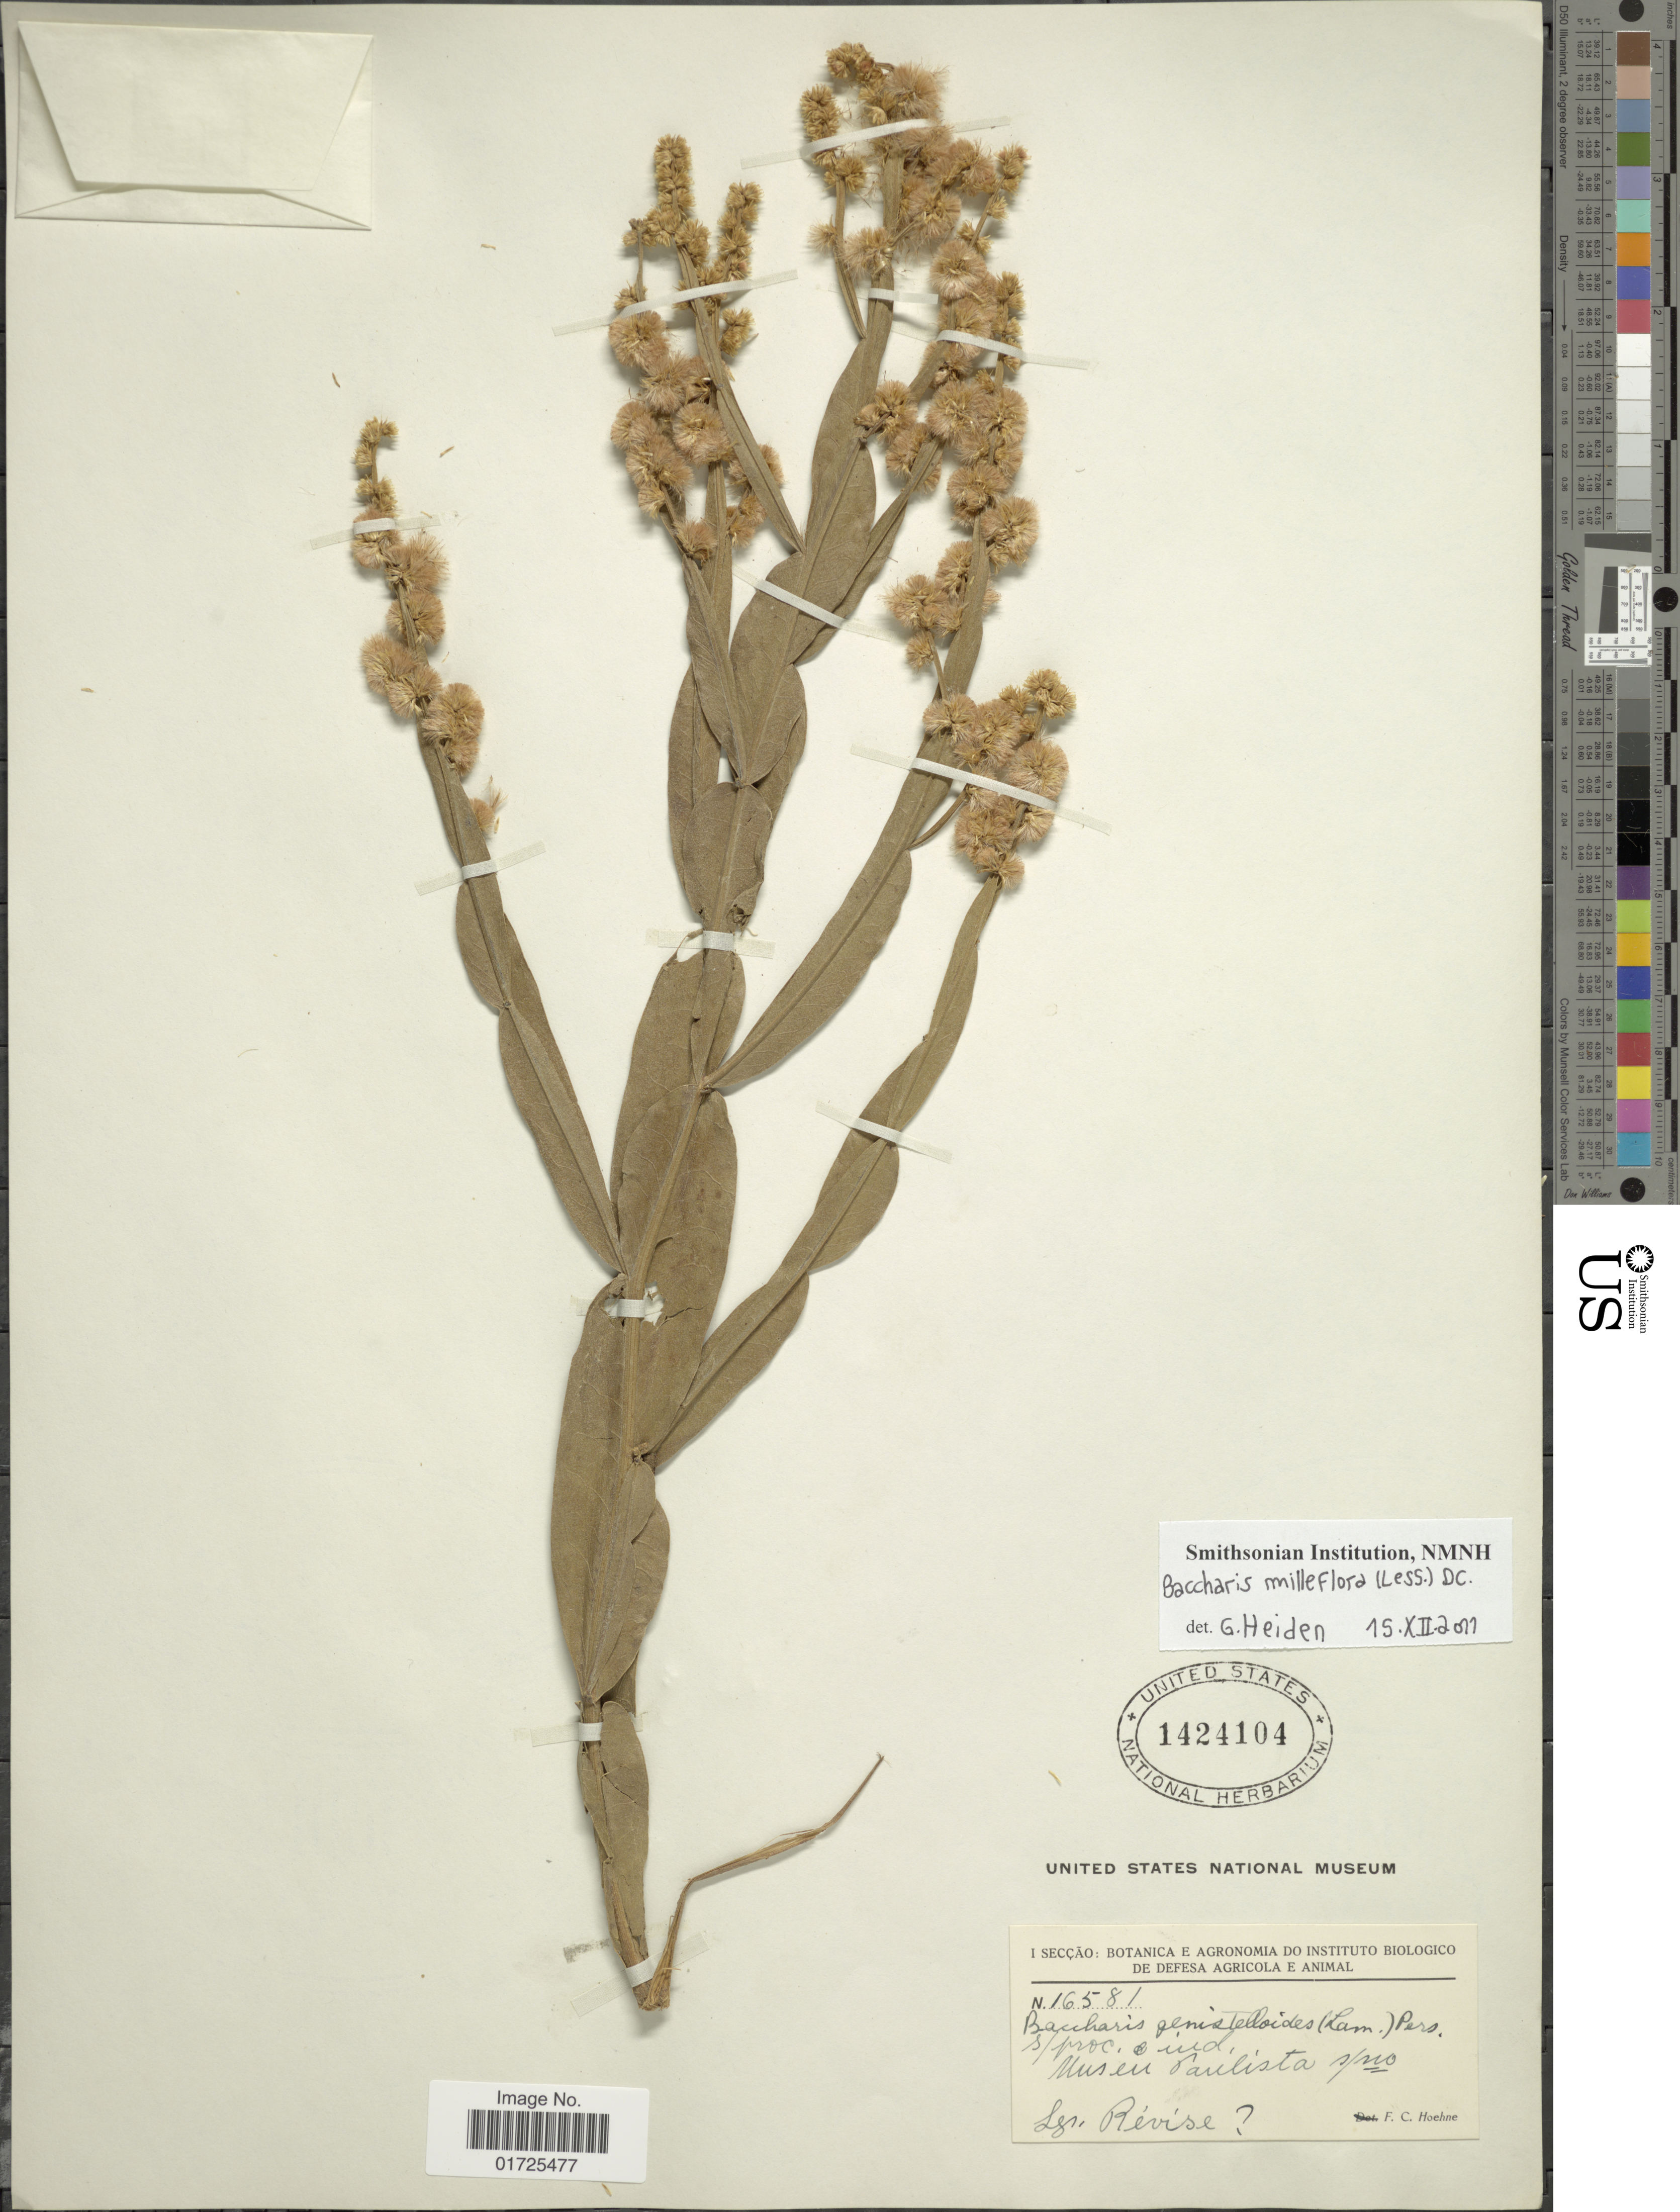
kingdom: Plantae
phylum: Tracheophyta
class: Magnoliopsida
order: Asterales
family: Asteraceae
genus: Baccharis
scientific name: Baccharis milleflora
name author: (Less.) DC.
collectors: Révise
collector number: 16581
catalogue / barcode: US 1424104